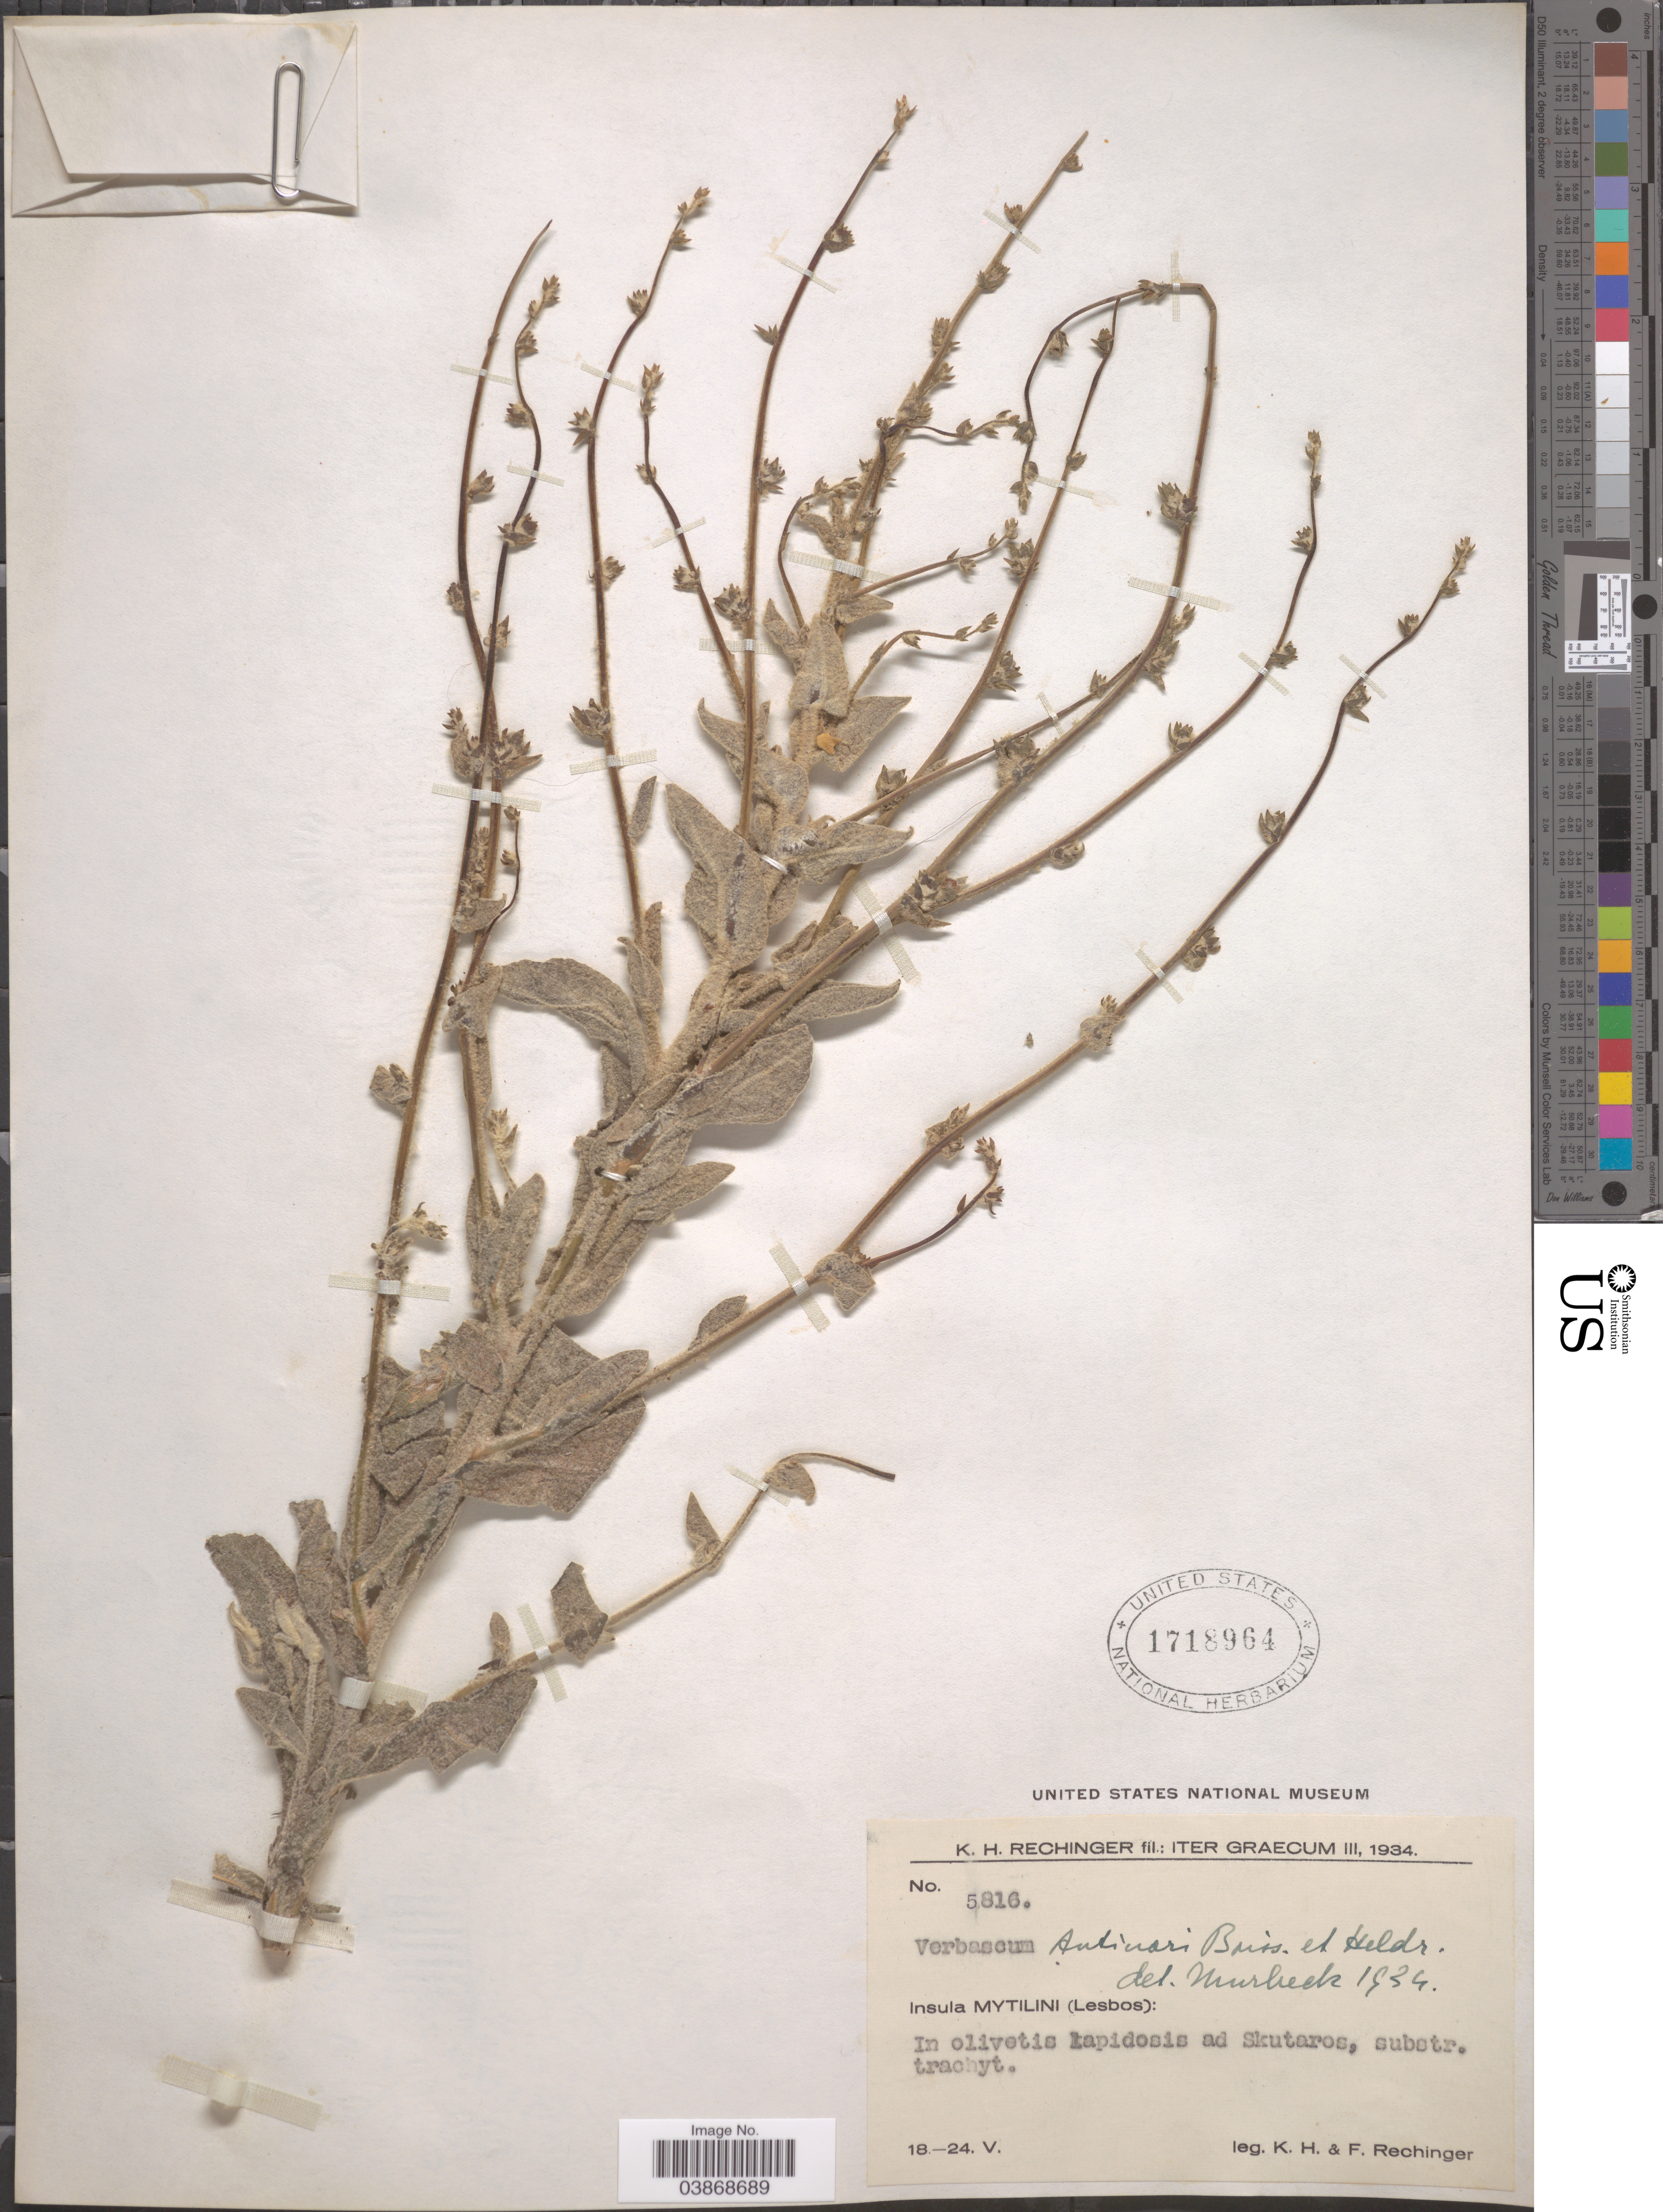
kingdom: Plantae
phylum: Tracheophyta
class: Magnoliopsida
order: Lamiales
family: Scrophulariaceae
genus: Verbascum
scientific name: Verbascum antinori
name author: Boiss. & Heldr.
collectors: K. H. Rechinger & F. Rechinger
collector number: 5816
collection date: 1934-05-18/1934-05-24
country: Greece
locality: Iter Graecum. Insula Mytilini (Lesbos): In olivetis kapidosis ad Skutaros, substr. trachyt.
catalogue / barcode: US 1718964